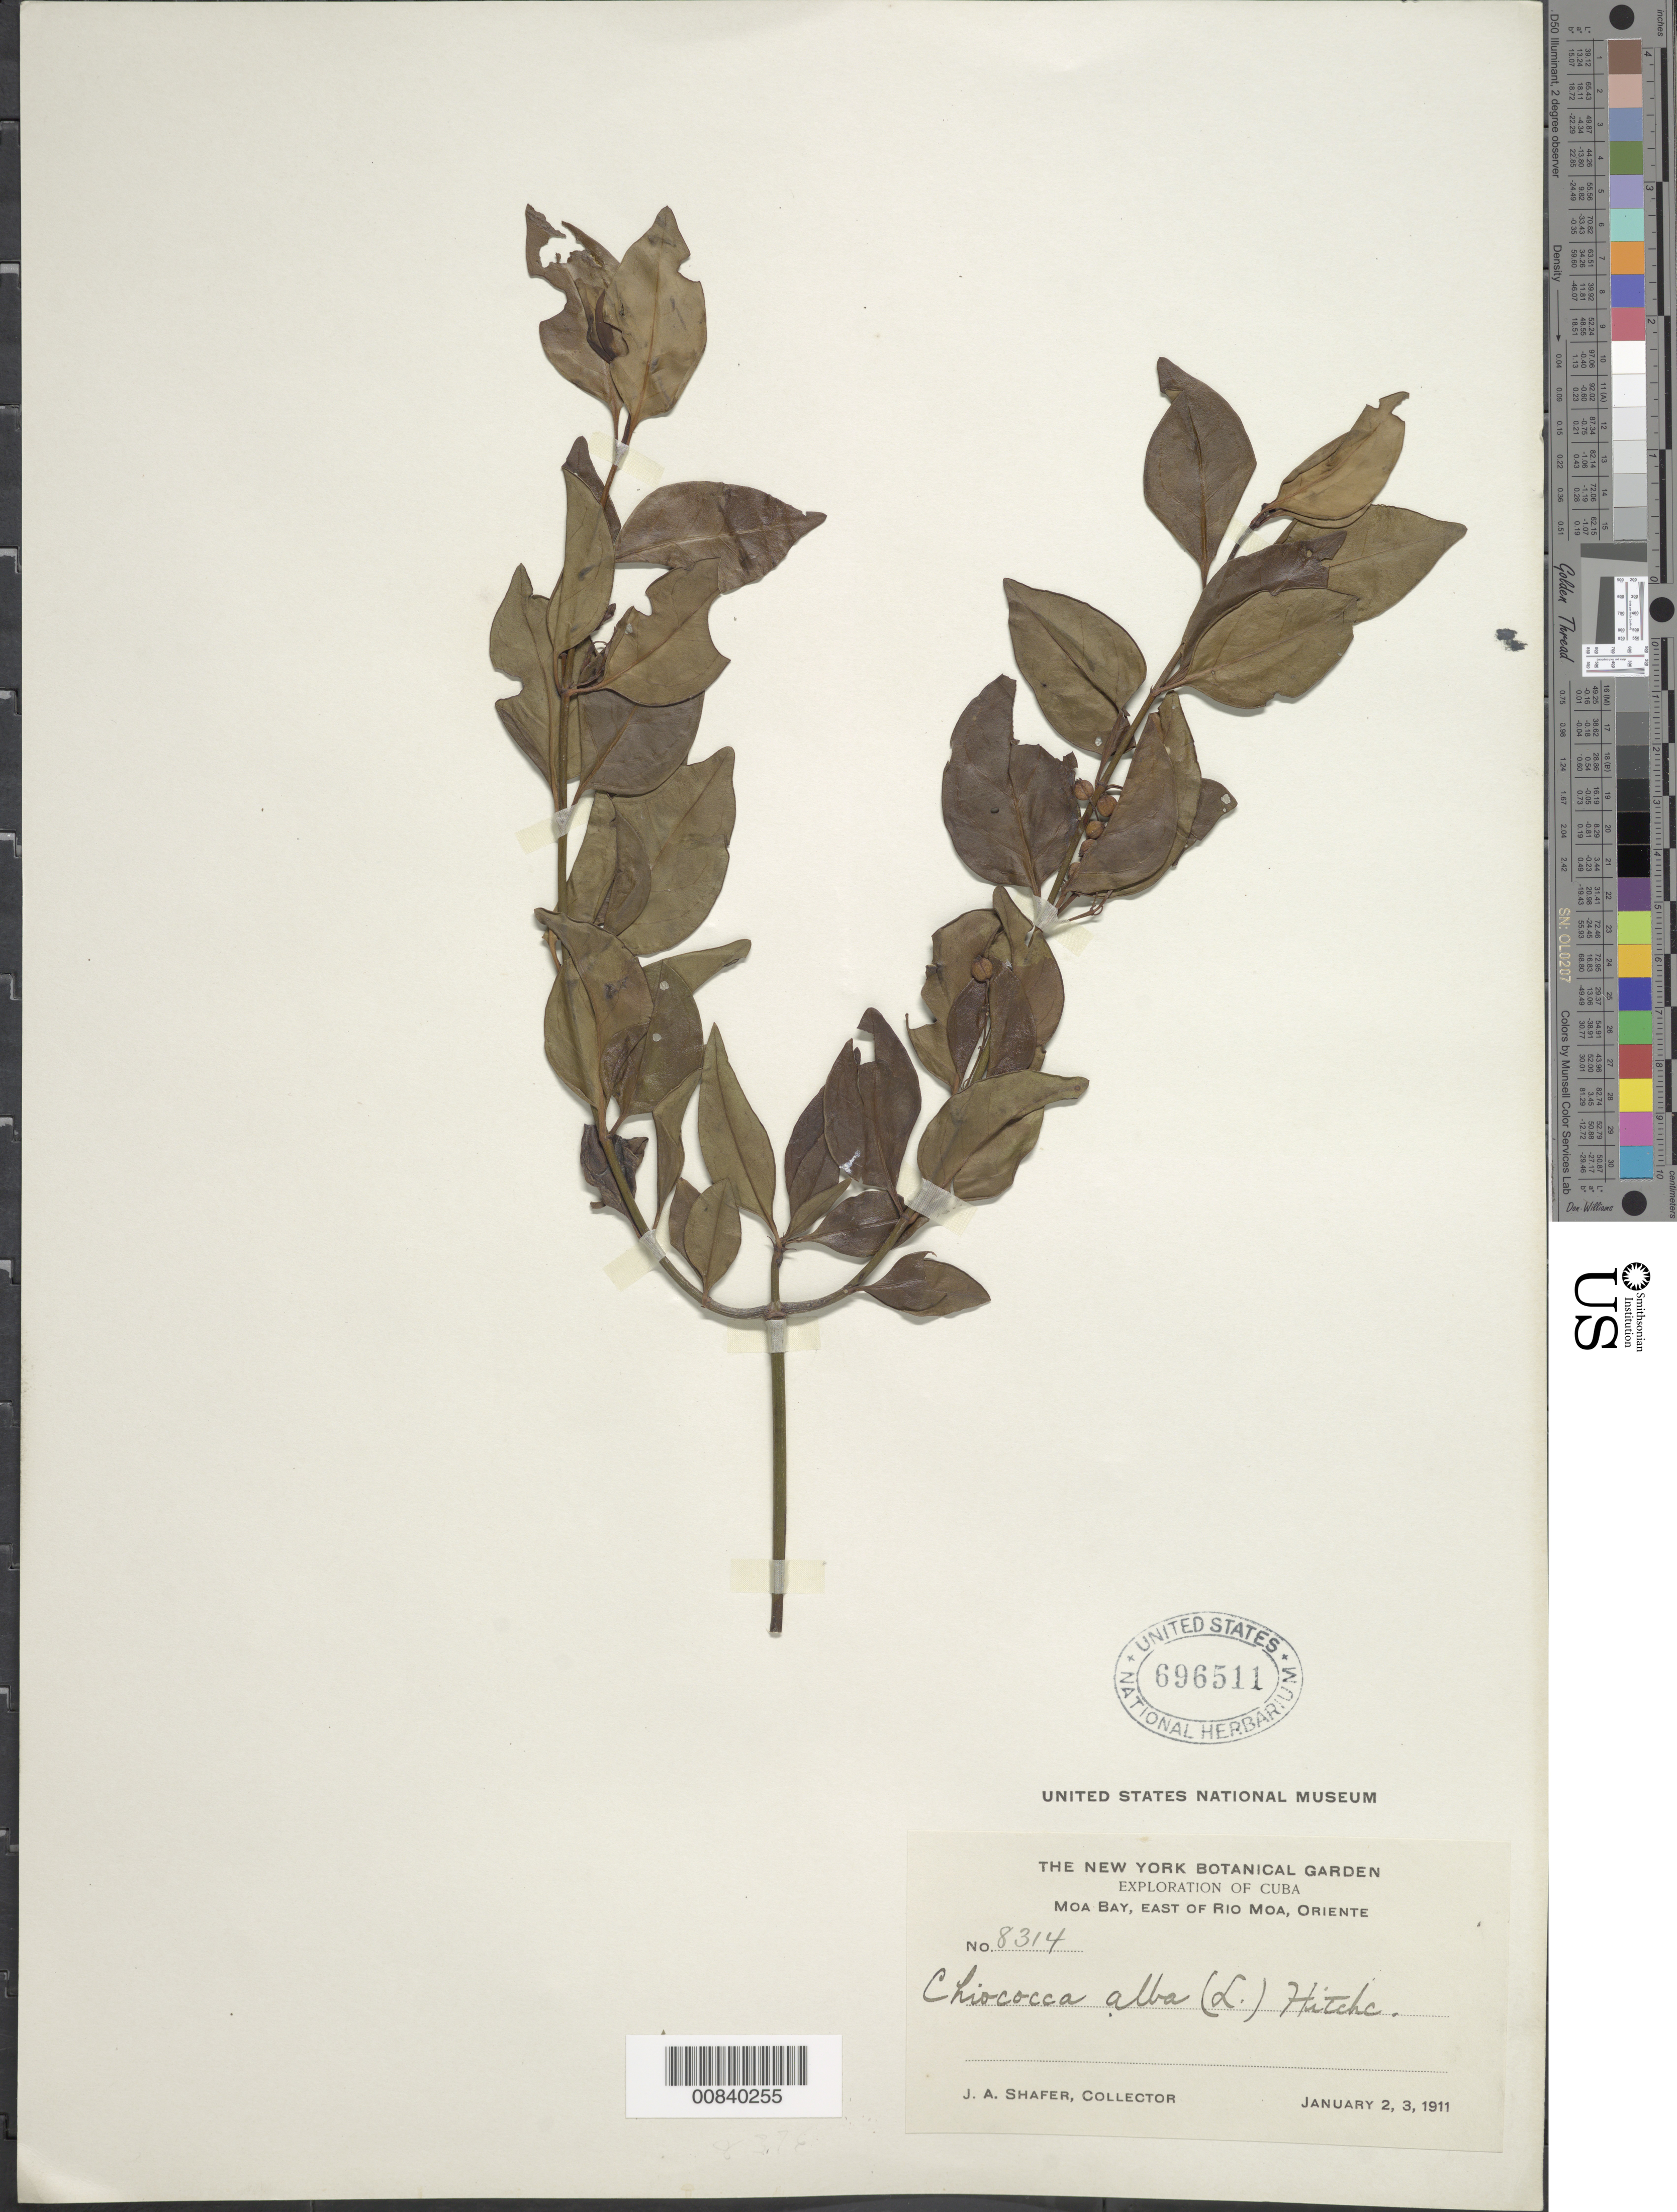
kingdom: Plantae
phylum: Tracheophyta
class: Magnoliopsida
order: Gentianales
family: Rubiaceae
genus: Chiococca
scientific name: Chiococca alba subsp. alba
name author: (L.) Hitchc.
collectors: J. A. Shafer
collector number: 8314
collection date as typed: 02 Jan 1911 to 03 Jan 1911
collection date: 1911-01-02/1911-01-03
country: Cuba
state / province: Oriente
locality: Moa Bay, east of Rio Moa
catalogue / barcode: US 696511